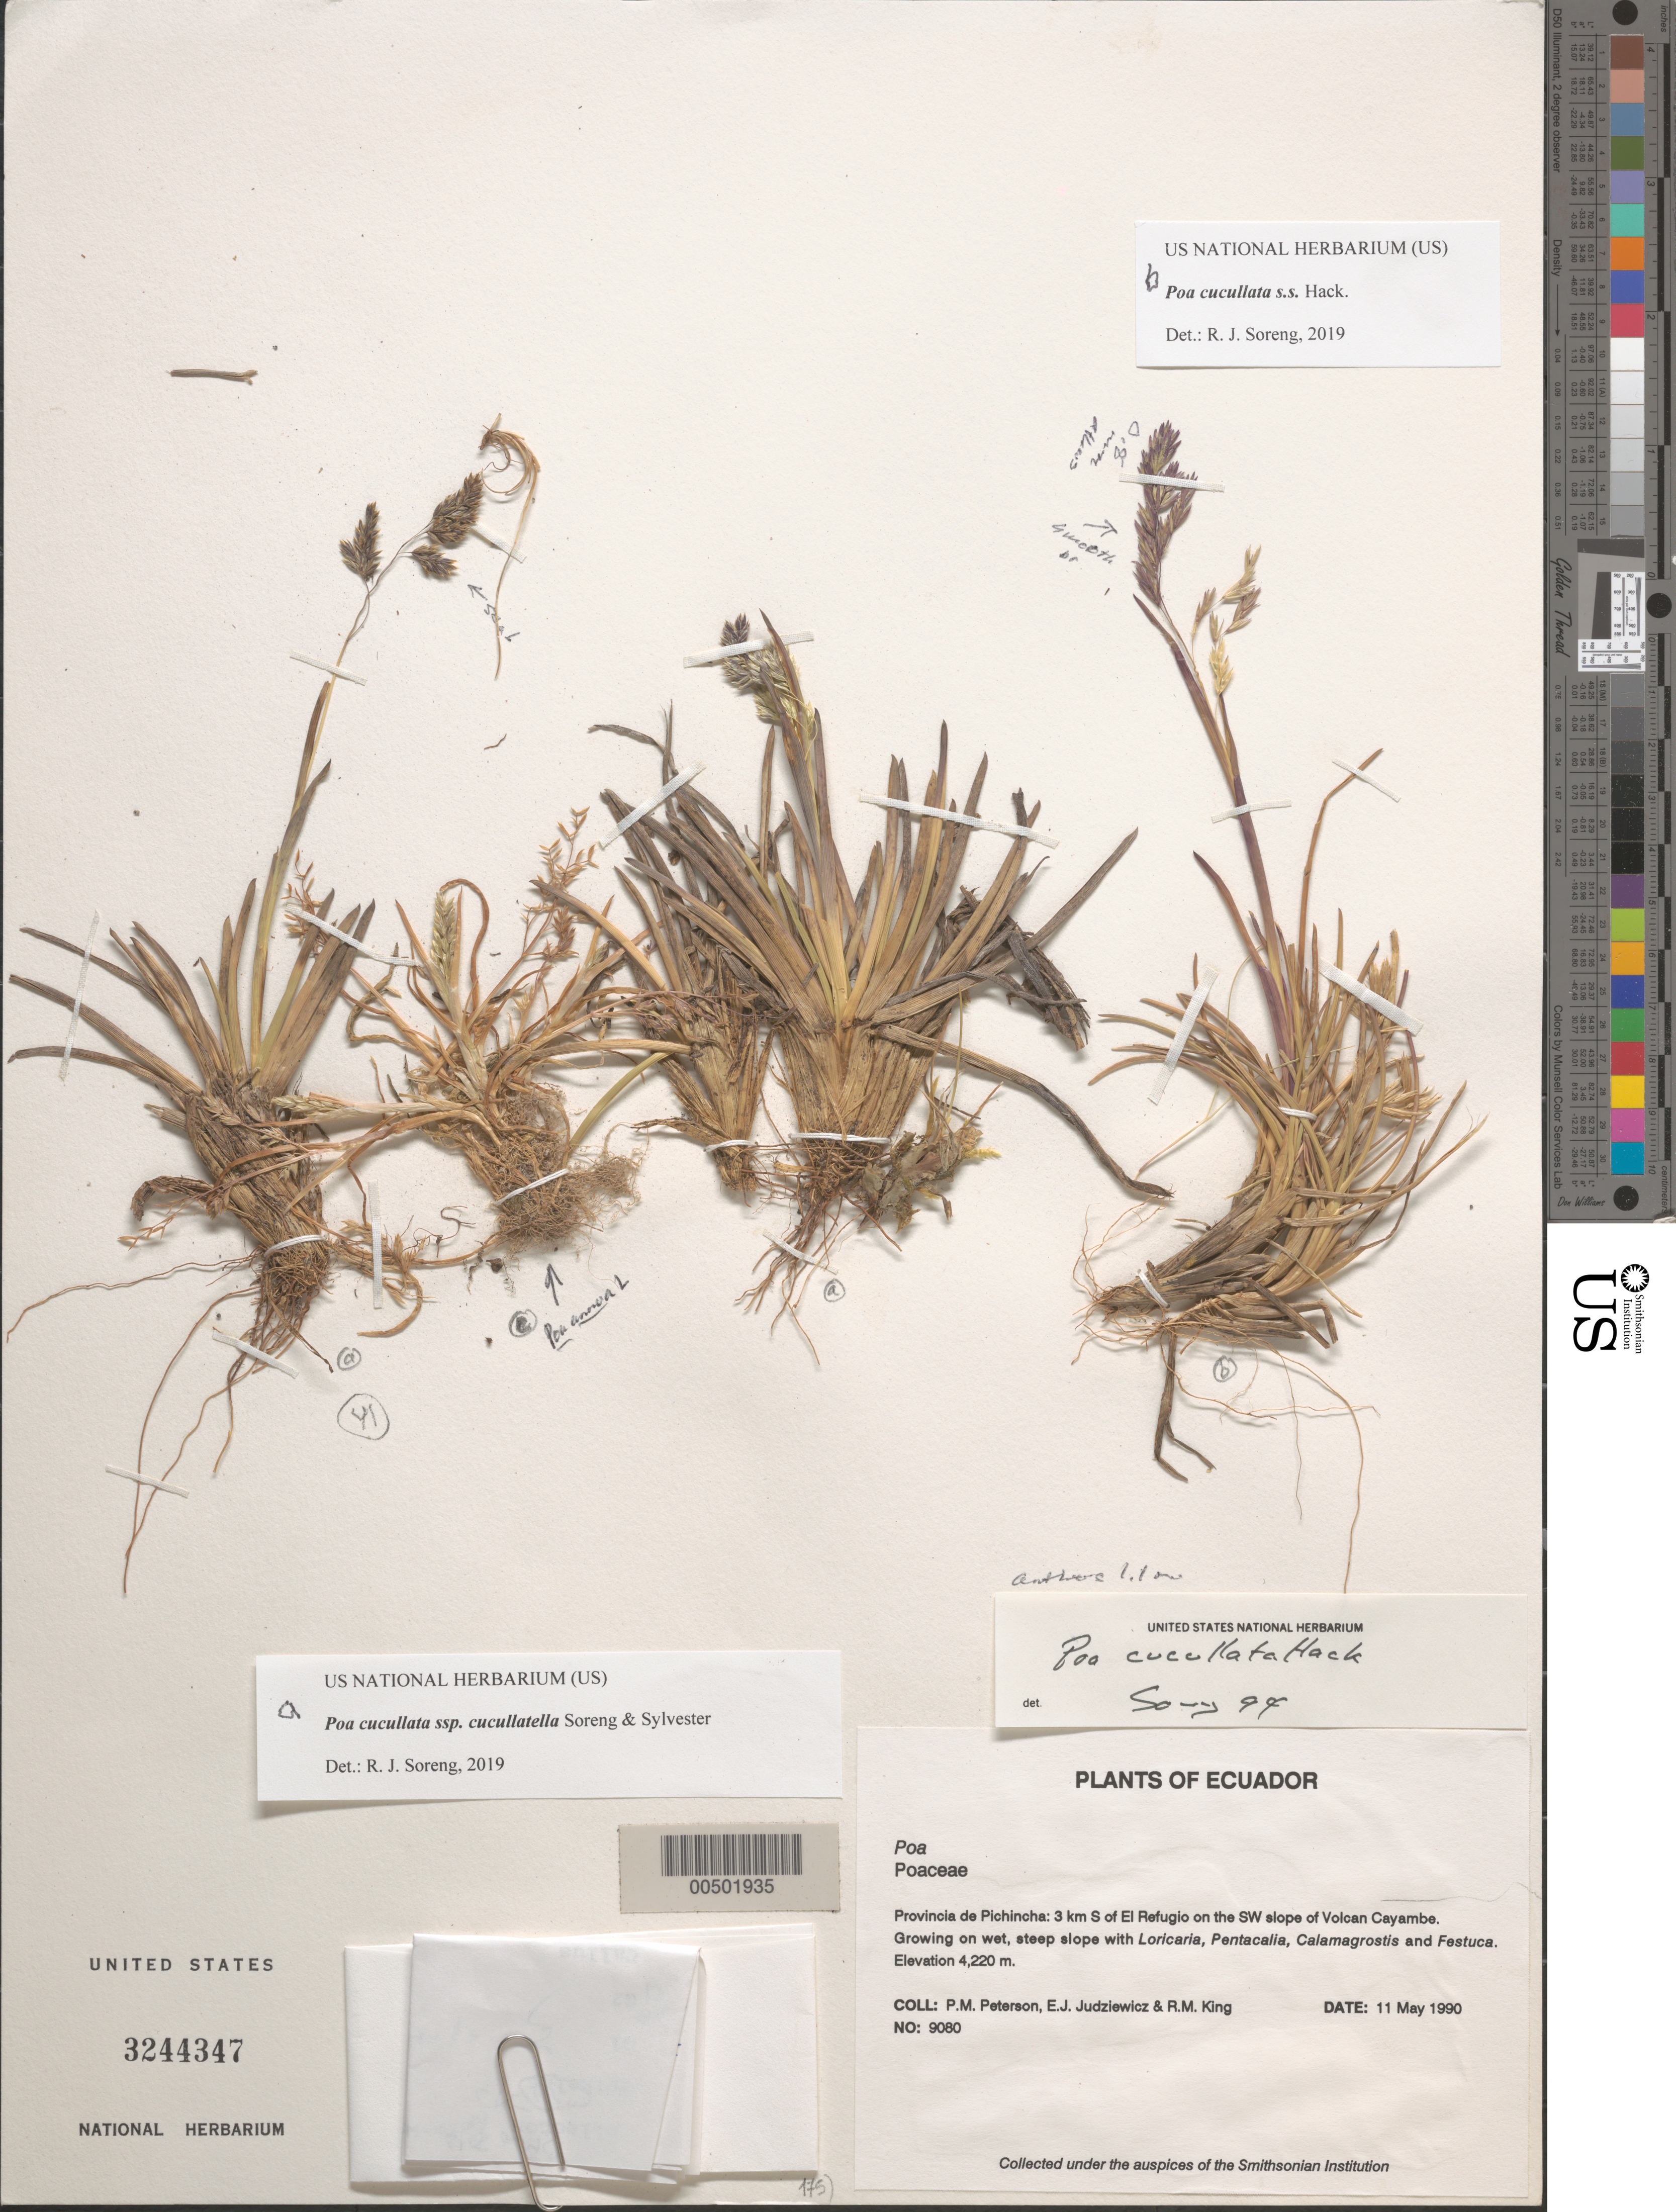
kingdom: Plantae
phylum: Tracheophyta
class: Liliopsida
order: Poales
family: Poaceae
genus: Poa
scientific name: Poa cucullata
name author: Hack. in Sodiro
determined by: Soreng, Robert J., Research Associate (BOT), Smithsonian Institution - National Museum of Natural History (UNITED STATES)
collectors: P. M. Peterson, E. J. Judziewicz & R. M. King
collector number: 09080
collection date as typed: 11 May 1990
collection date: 1990-05-11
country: Ecuador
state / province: Pichincha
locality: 3 km S of El Refugio on the SW slope of Volcan Cayambe.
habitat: Growing on wet, steep slope with Loricaria, Pentacalia, Calamagrostis and Festuca.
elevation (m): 4220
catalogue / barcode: US 3244347